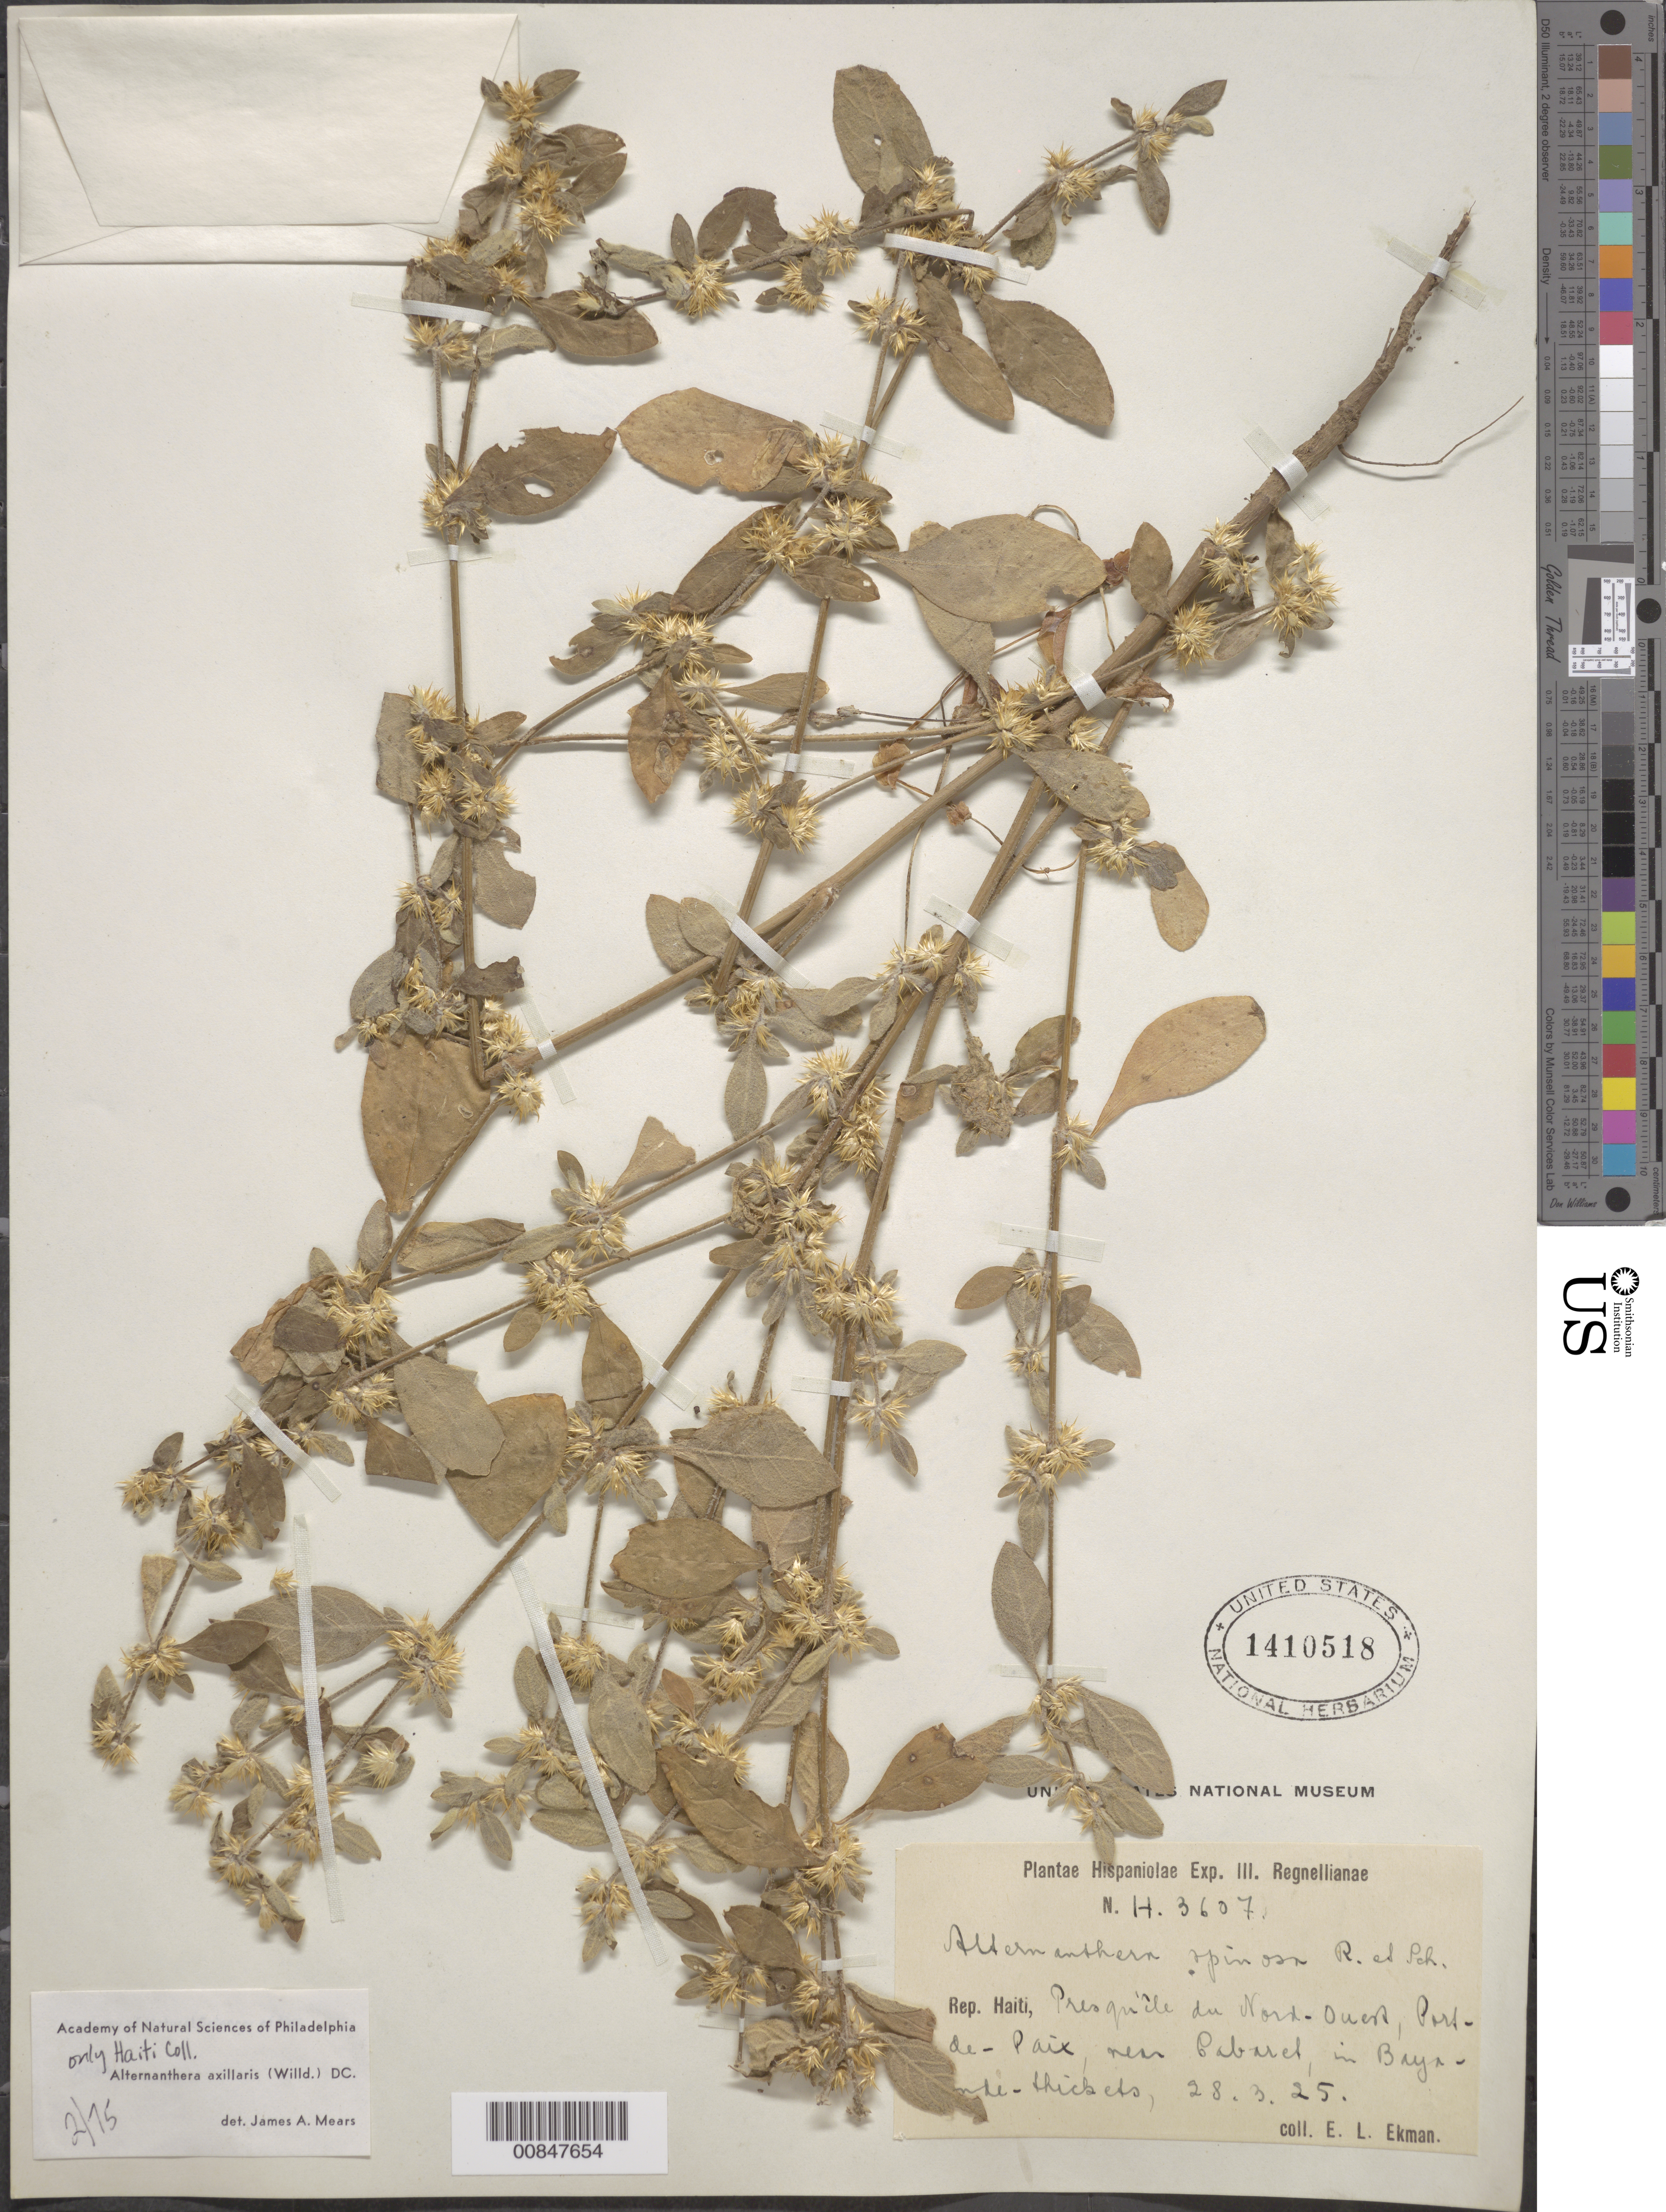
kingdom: Plantae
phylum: Tracheophyta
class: Magnoliopsida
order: Caryophyllales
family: Amaranthaceae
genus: Alternanthera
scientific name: Alternanthera axillaris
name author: (Hornem. ex Willd.) D. Dietr.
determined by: Mears, J. A., (PH), Academy of Natural Sciences of Philadelphia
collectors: E. L. Ekman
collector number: H 3607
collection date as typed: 28 Mar 1925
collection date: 1925-03-28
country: Haiti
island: Hispaniola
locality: Presqu'île du Nord-Ouest, Port-de-Paix, near Cabaret, in Bayahonde.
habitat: Thickets.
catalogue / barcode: US 1410518